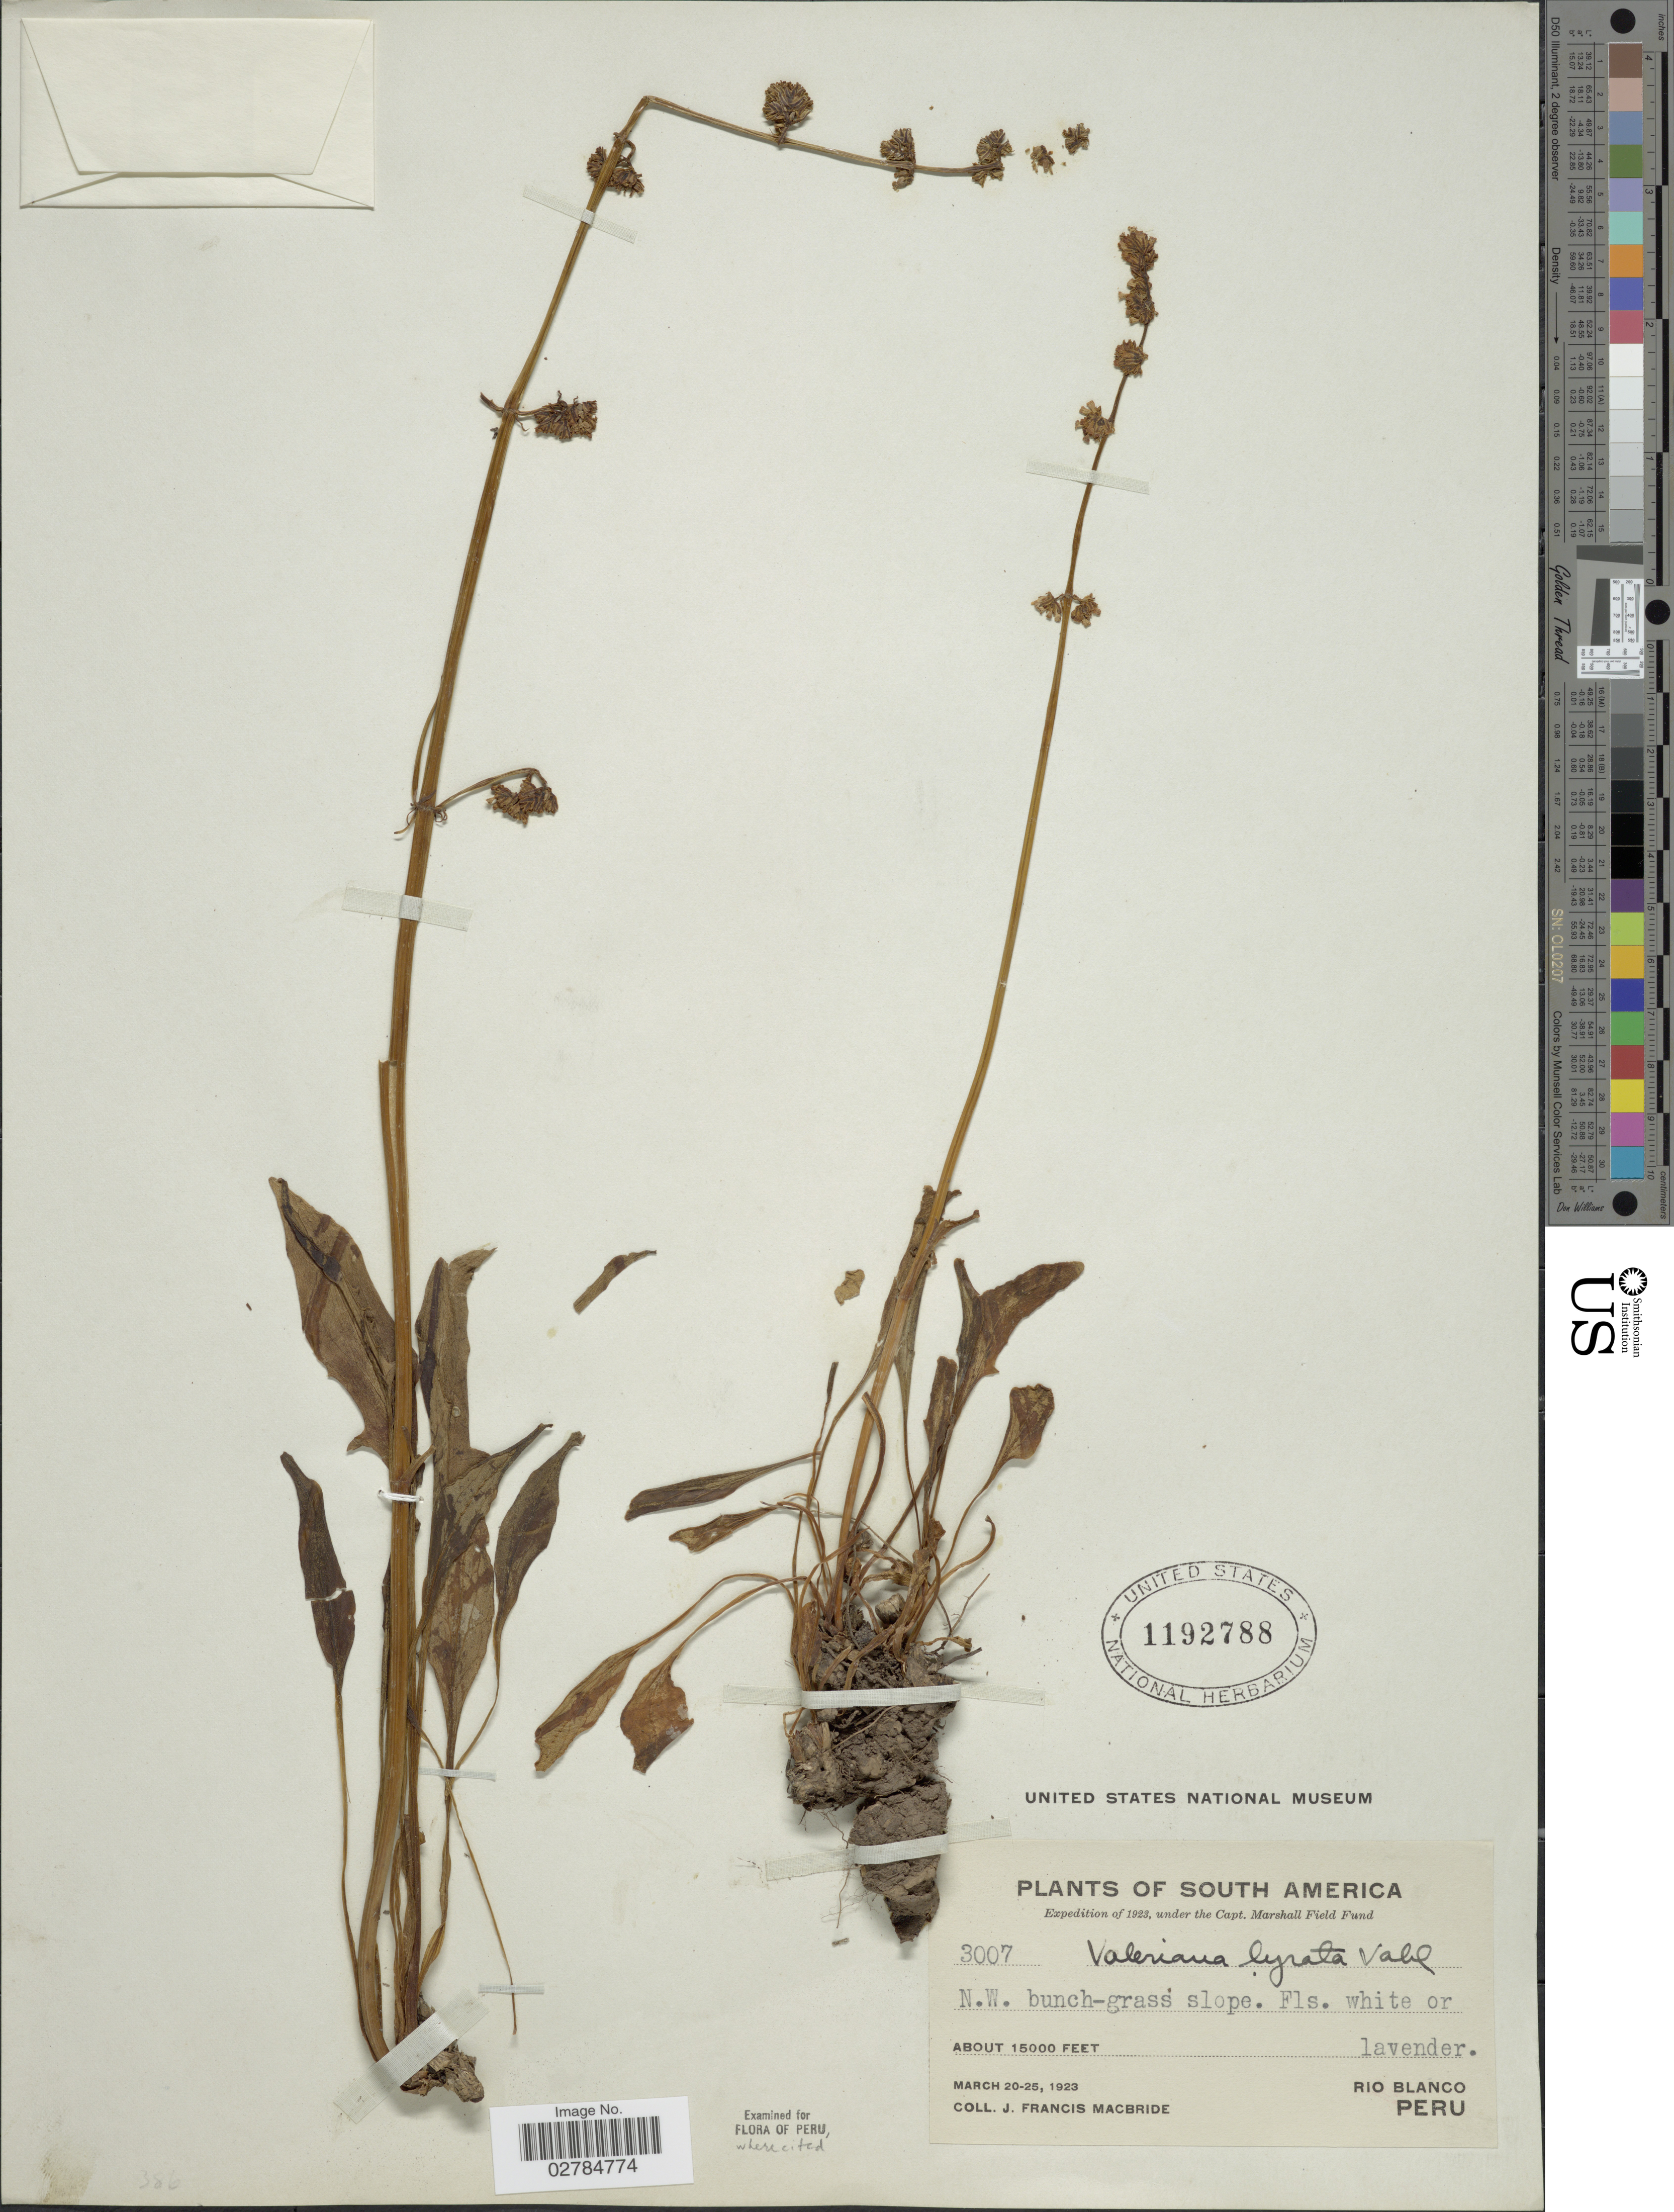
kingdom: Plantae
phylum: Tracheophyta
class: Magnoliopsida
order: Dipsacales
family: Caprifoliaceae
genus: Valeriana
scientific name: Valeriana lyrata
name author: Vahl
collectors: J. F. Macbride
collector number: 3007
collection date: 1923-03-20/1923-03-25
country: Peru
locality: N.W. bunch-grass slope. Rio Blanco.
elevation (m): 4572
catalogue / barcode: US 1192788